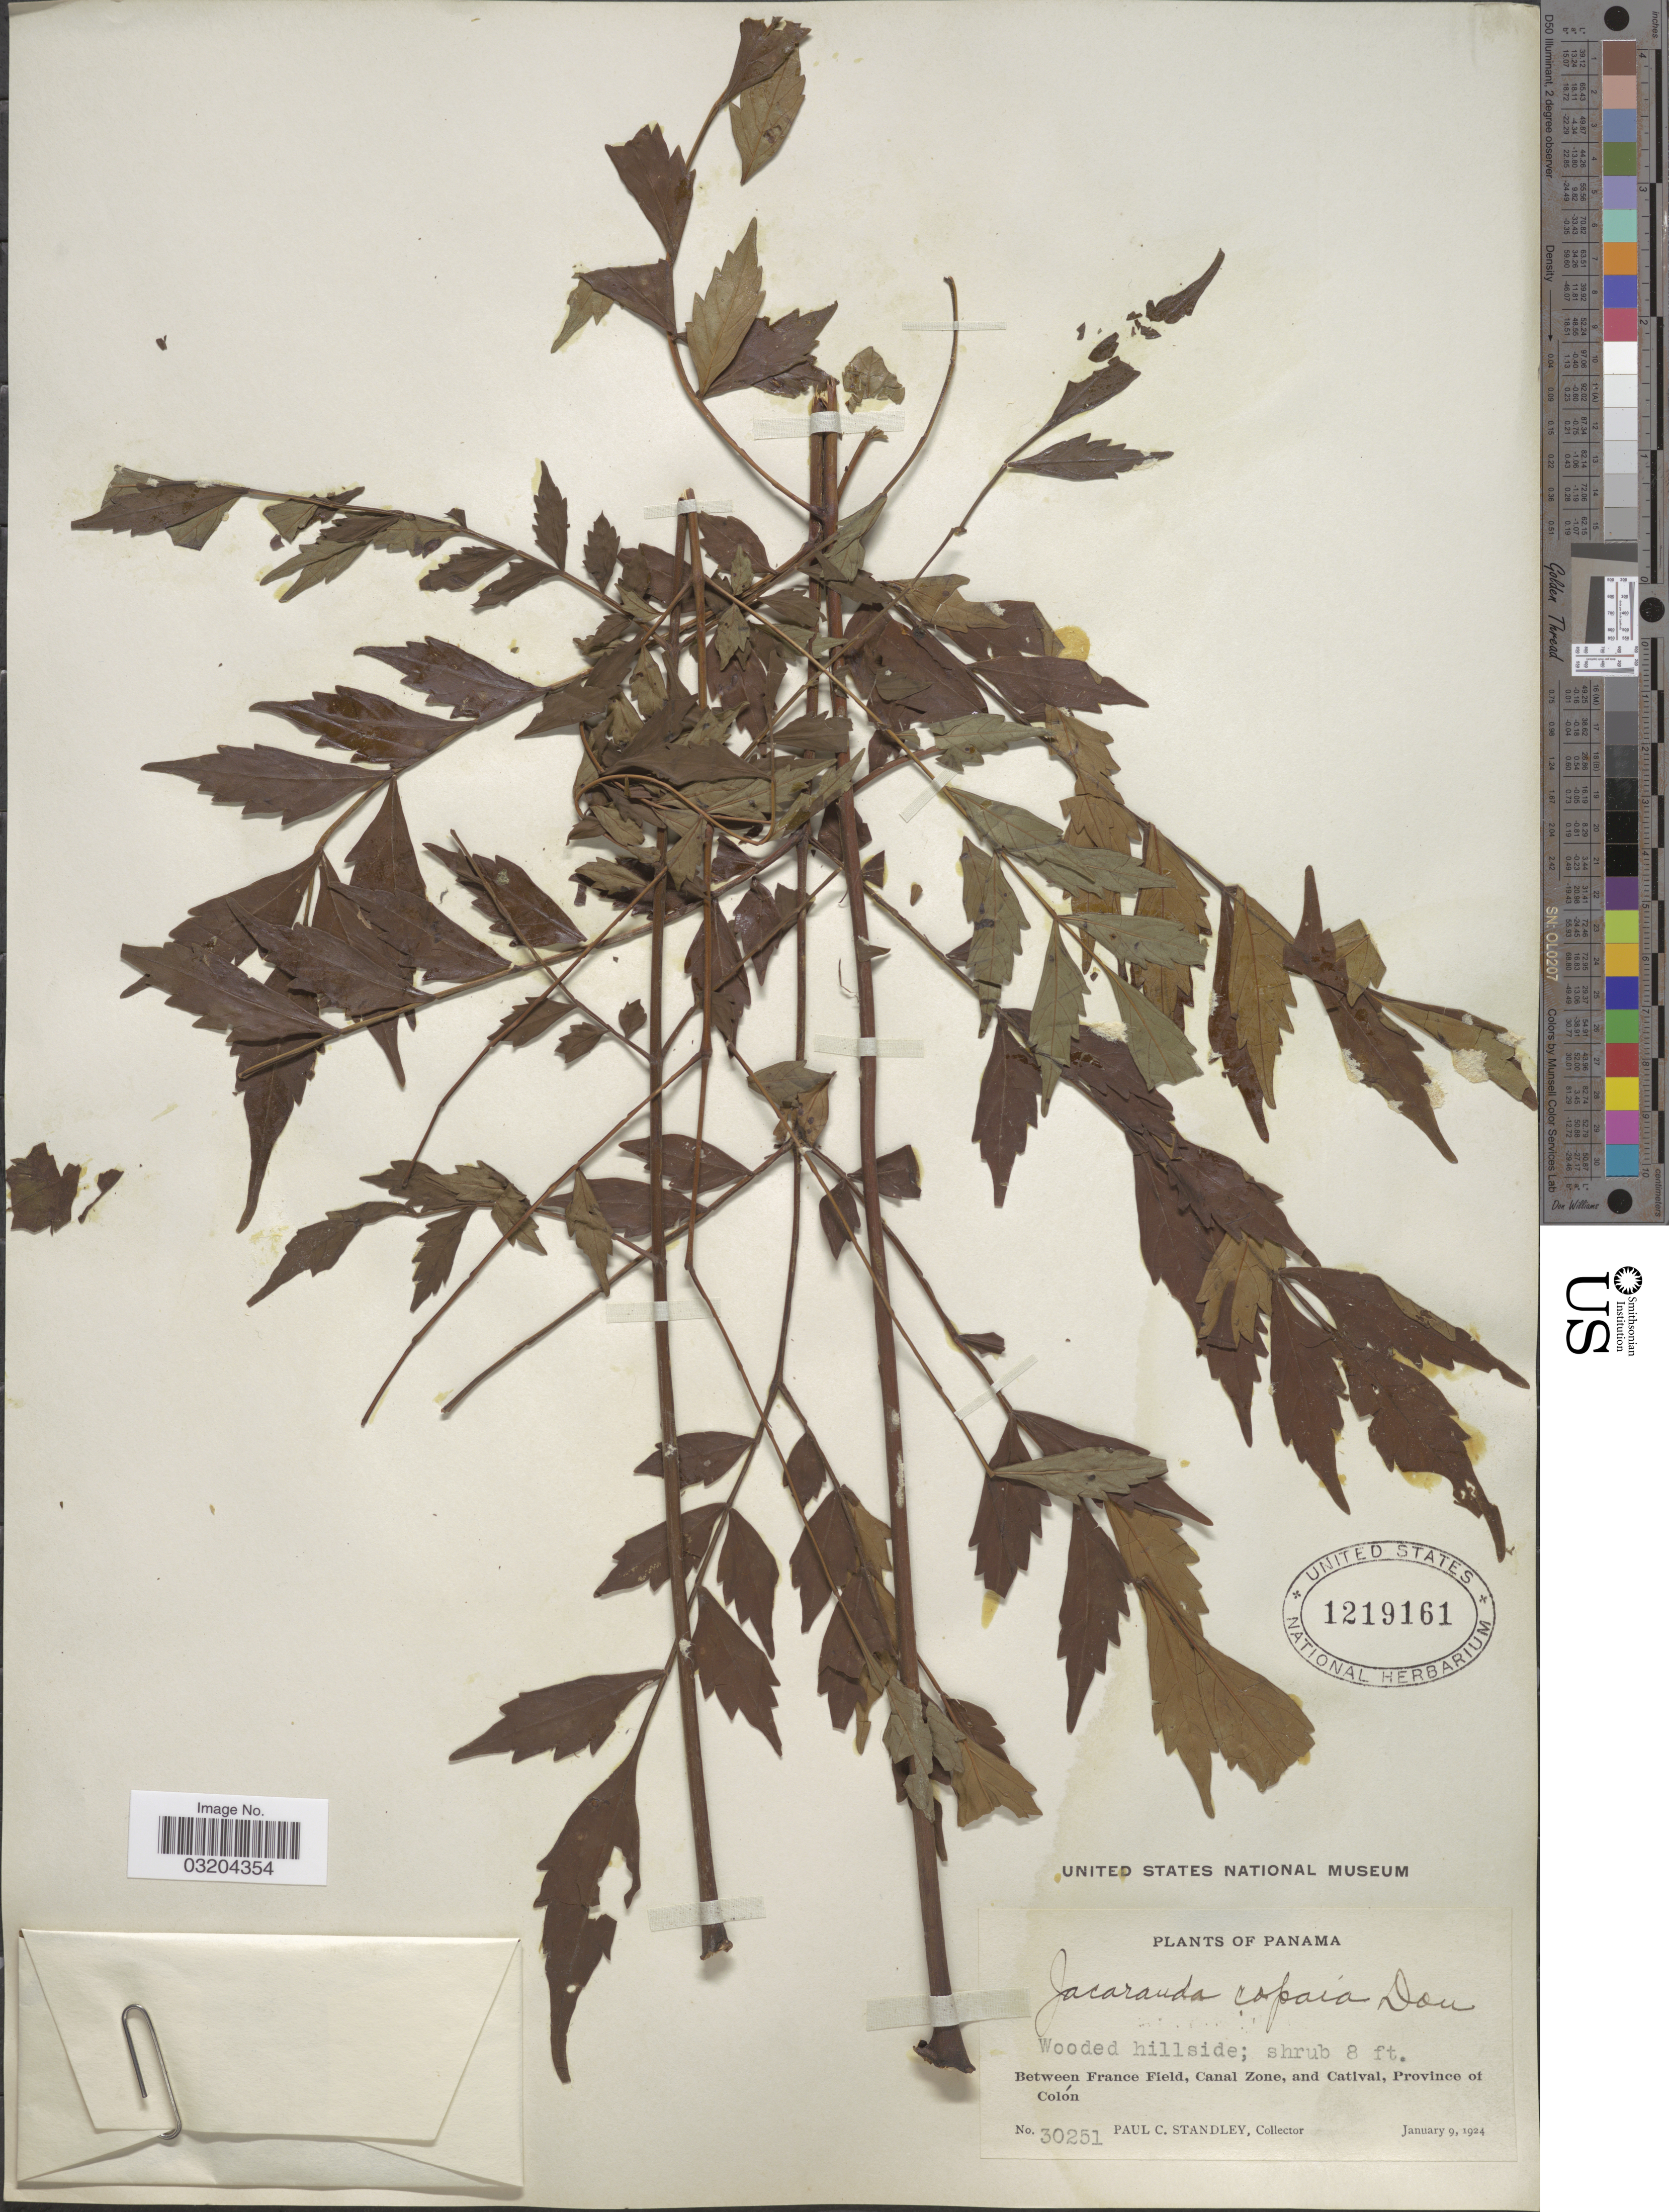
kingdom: Plantae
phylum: Tracheophyta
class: Magnoliopsida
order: Lamiales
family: Bignoniaceae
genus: Jacaranda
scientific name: Jacaranda copaia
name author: (Aubl.) D. Don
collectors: P. C. Standley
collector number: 30251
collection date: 1924-01-09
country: Panama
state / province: Colón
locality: Between France Field, Canal Zone, and Catival.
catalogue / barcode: US 1219161